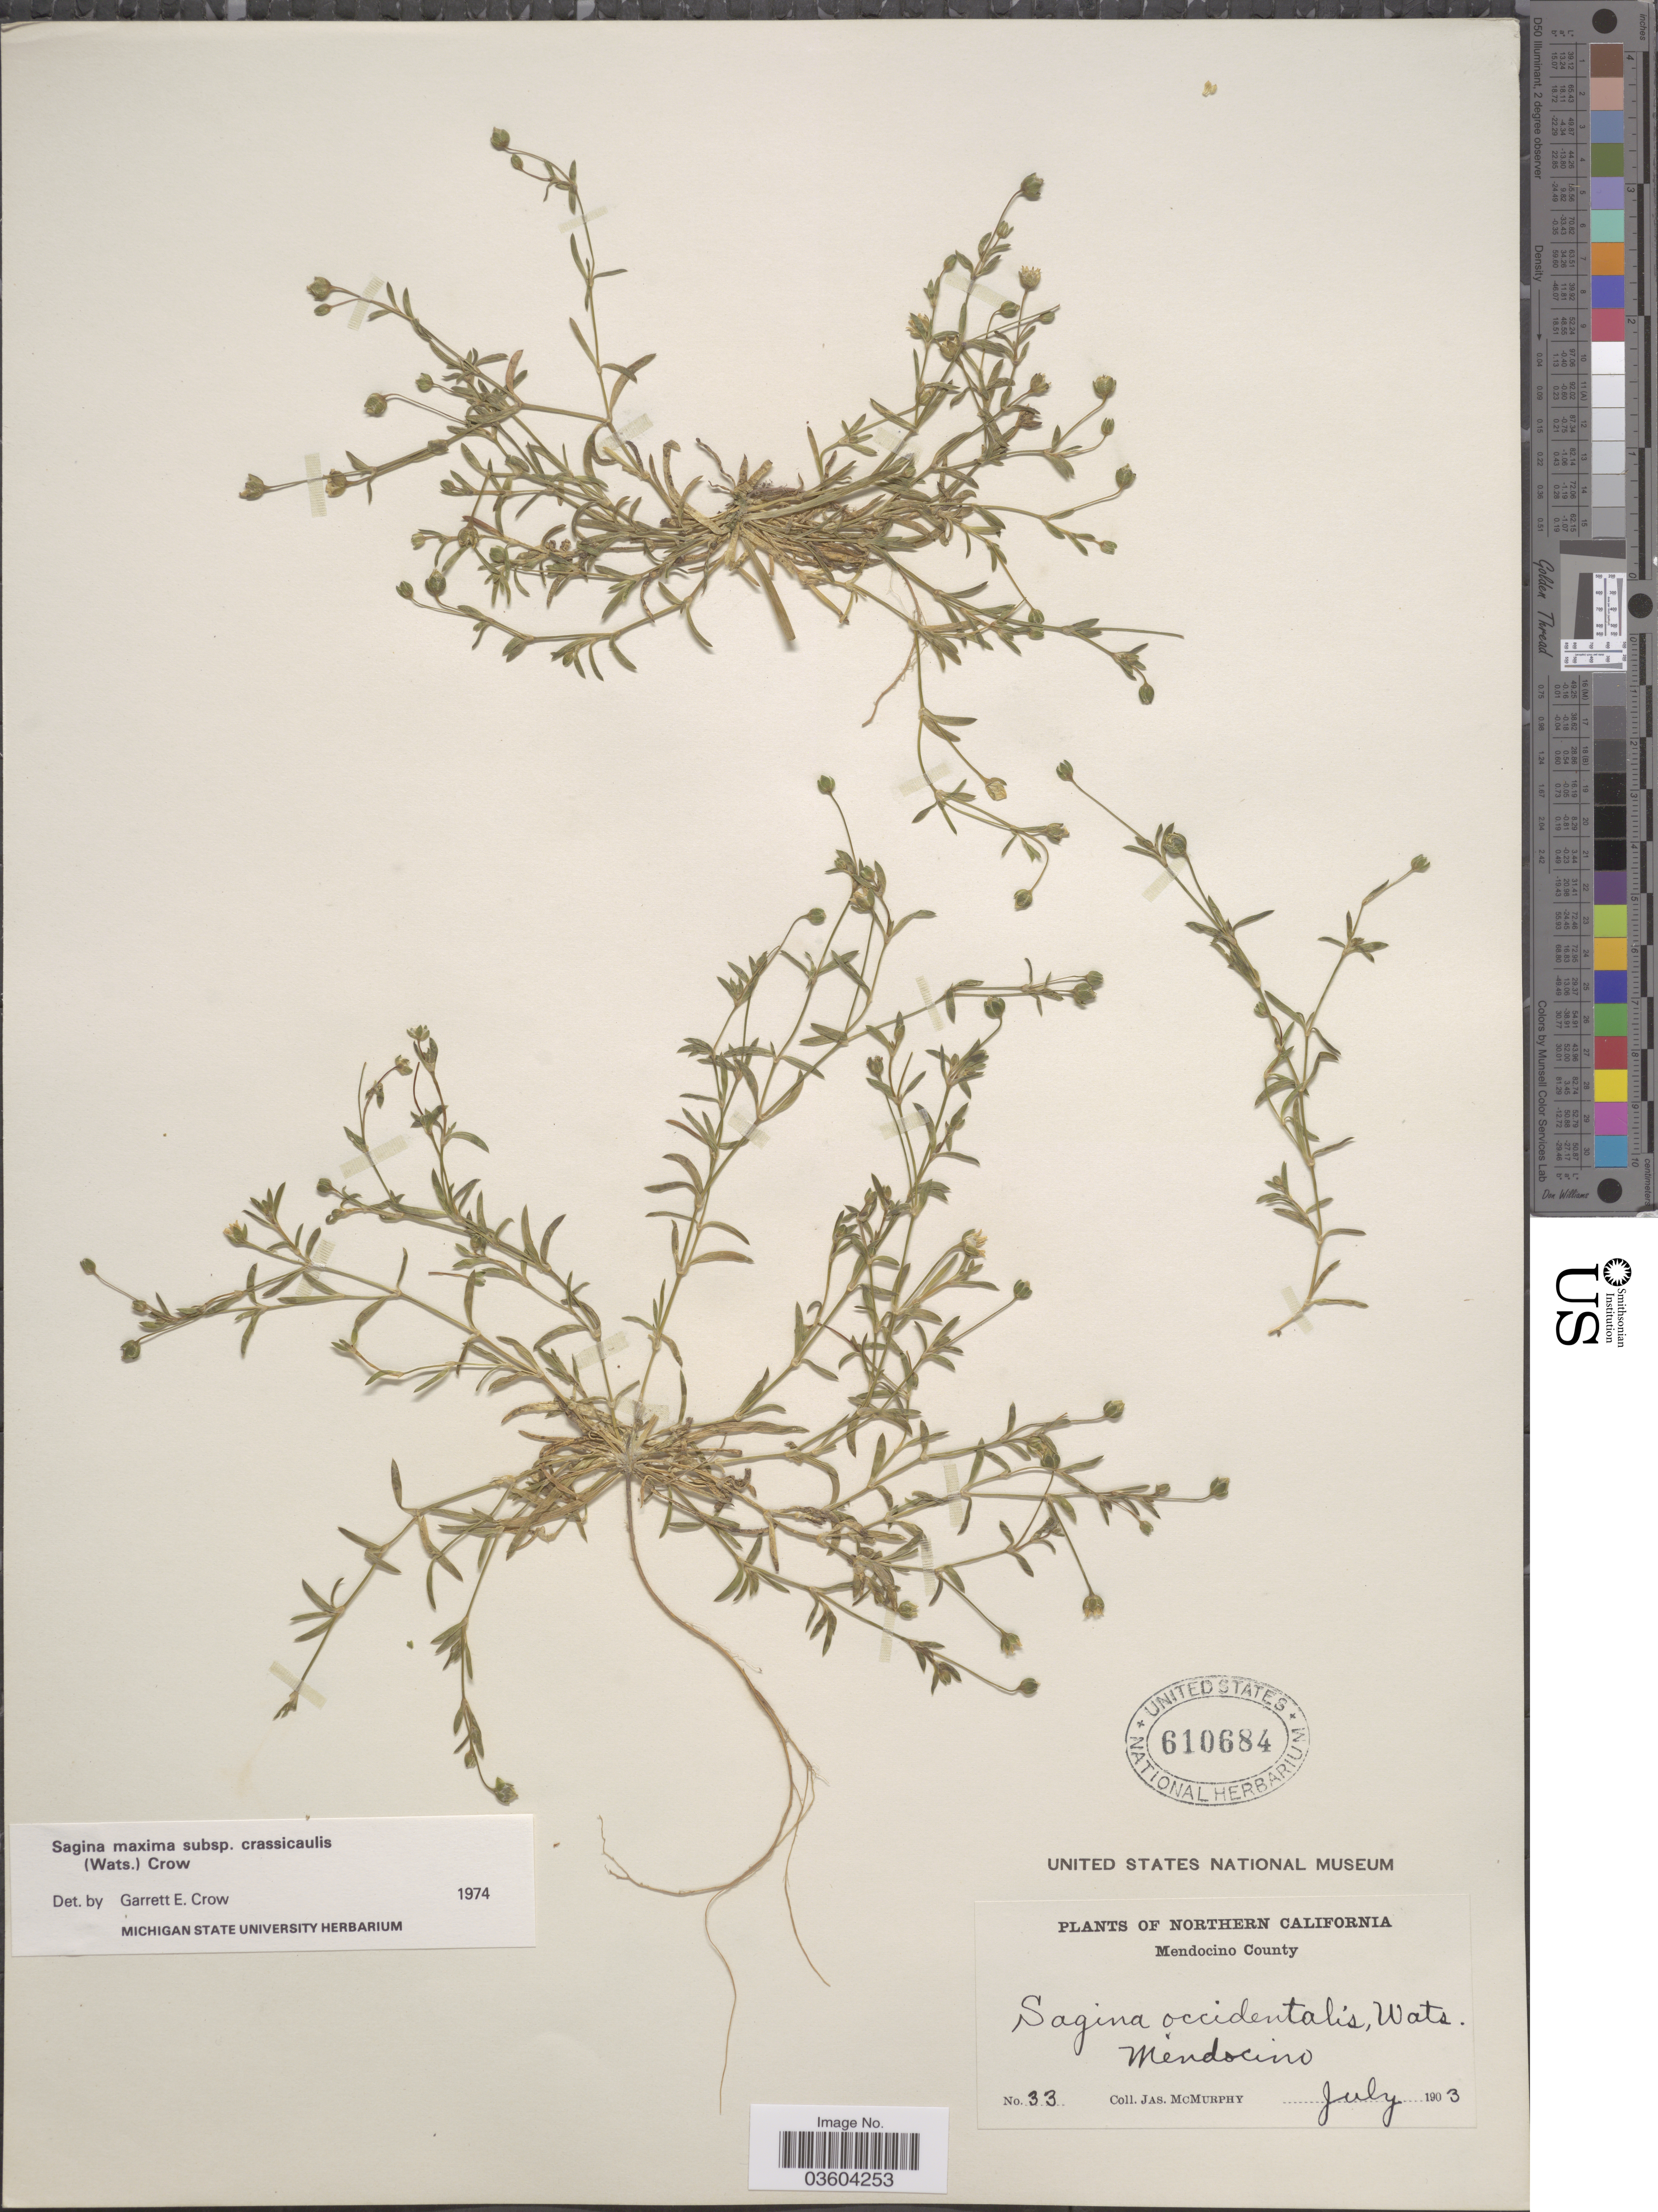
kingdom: Plantae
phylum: Tracheophyta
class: Magnoliopsida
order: Caryophyllales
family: Caryophyllaceae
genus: Sagina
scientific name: Sagina maxima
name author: A. Gray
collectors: J. McMurphy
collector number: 33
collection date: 1903-07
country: United States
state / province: California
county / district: Mendocino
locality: Northern California. Mendocino County. Mendocino.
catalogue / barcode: US 610684